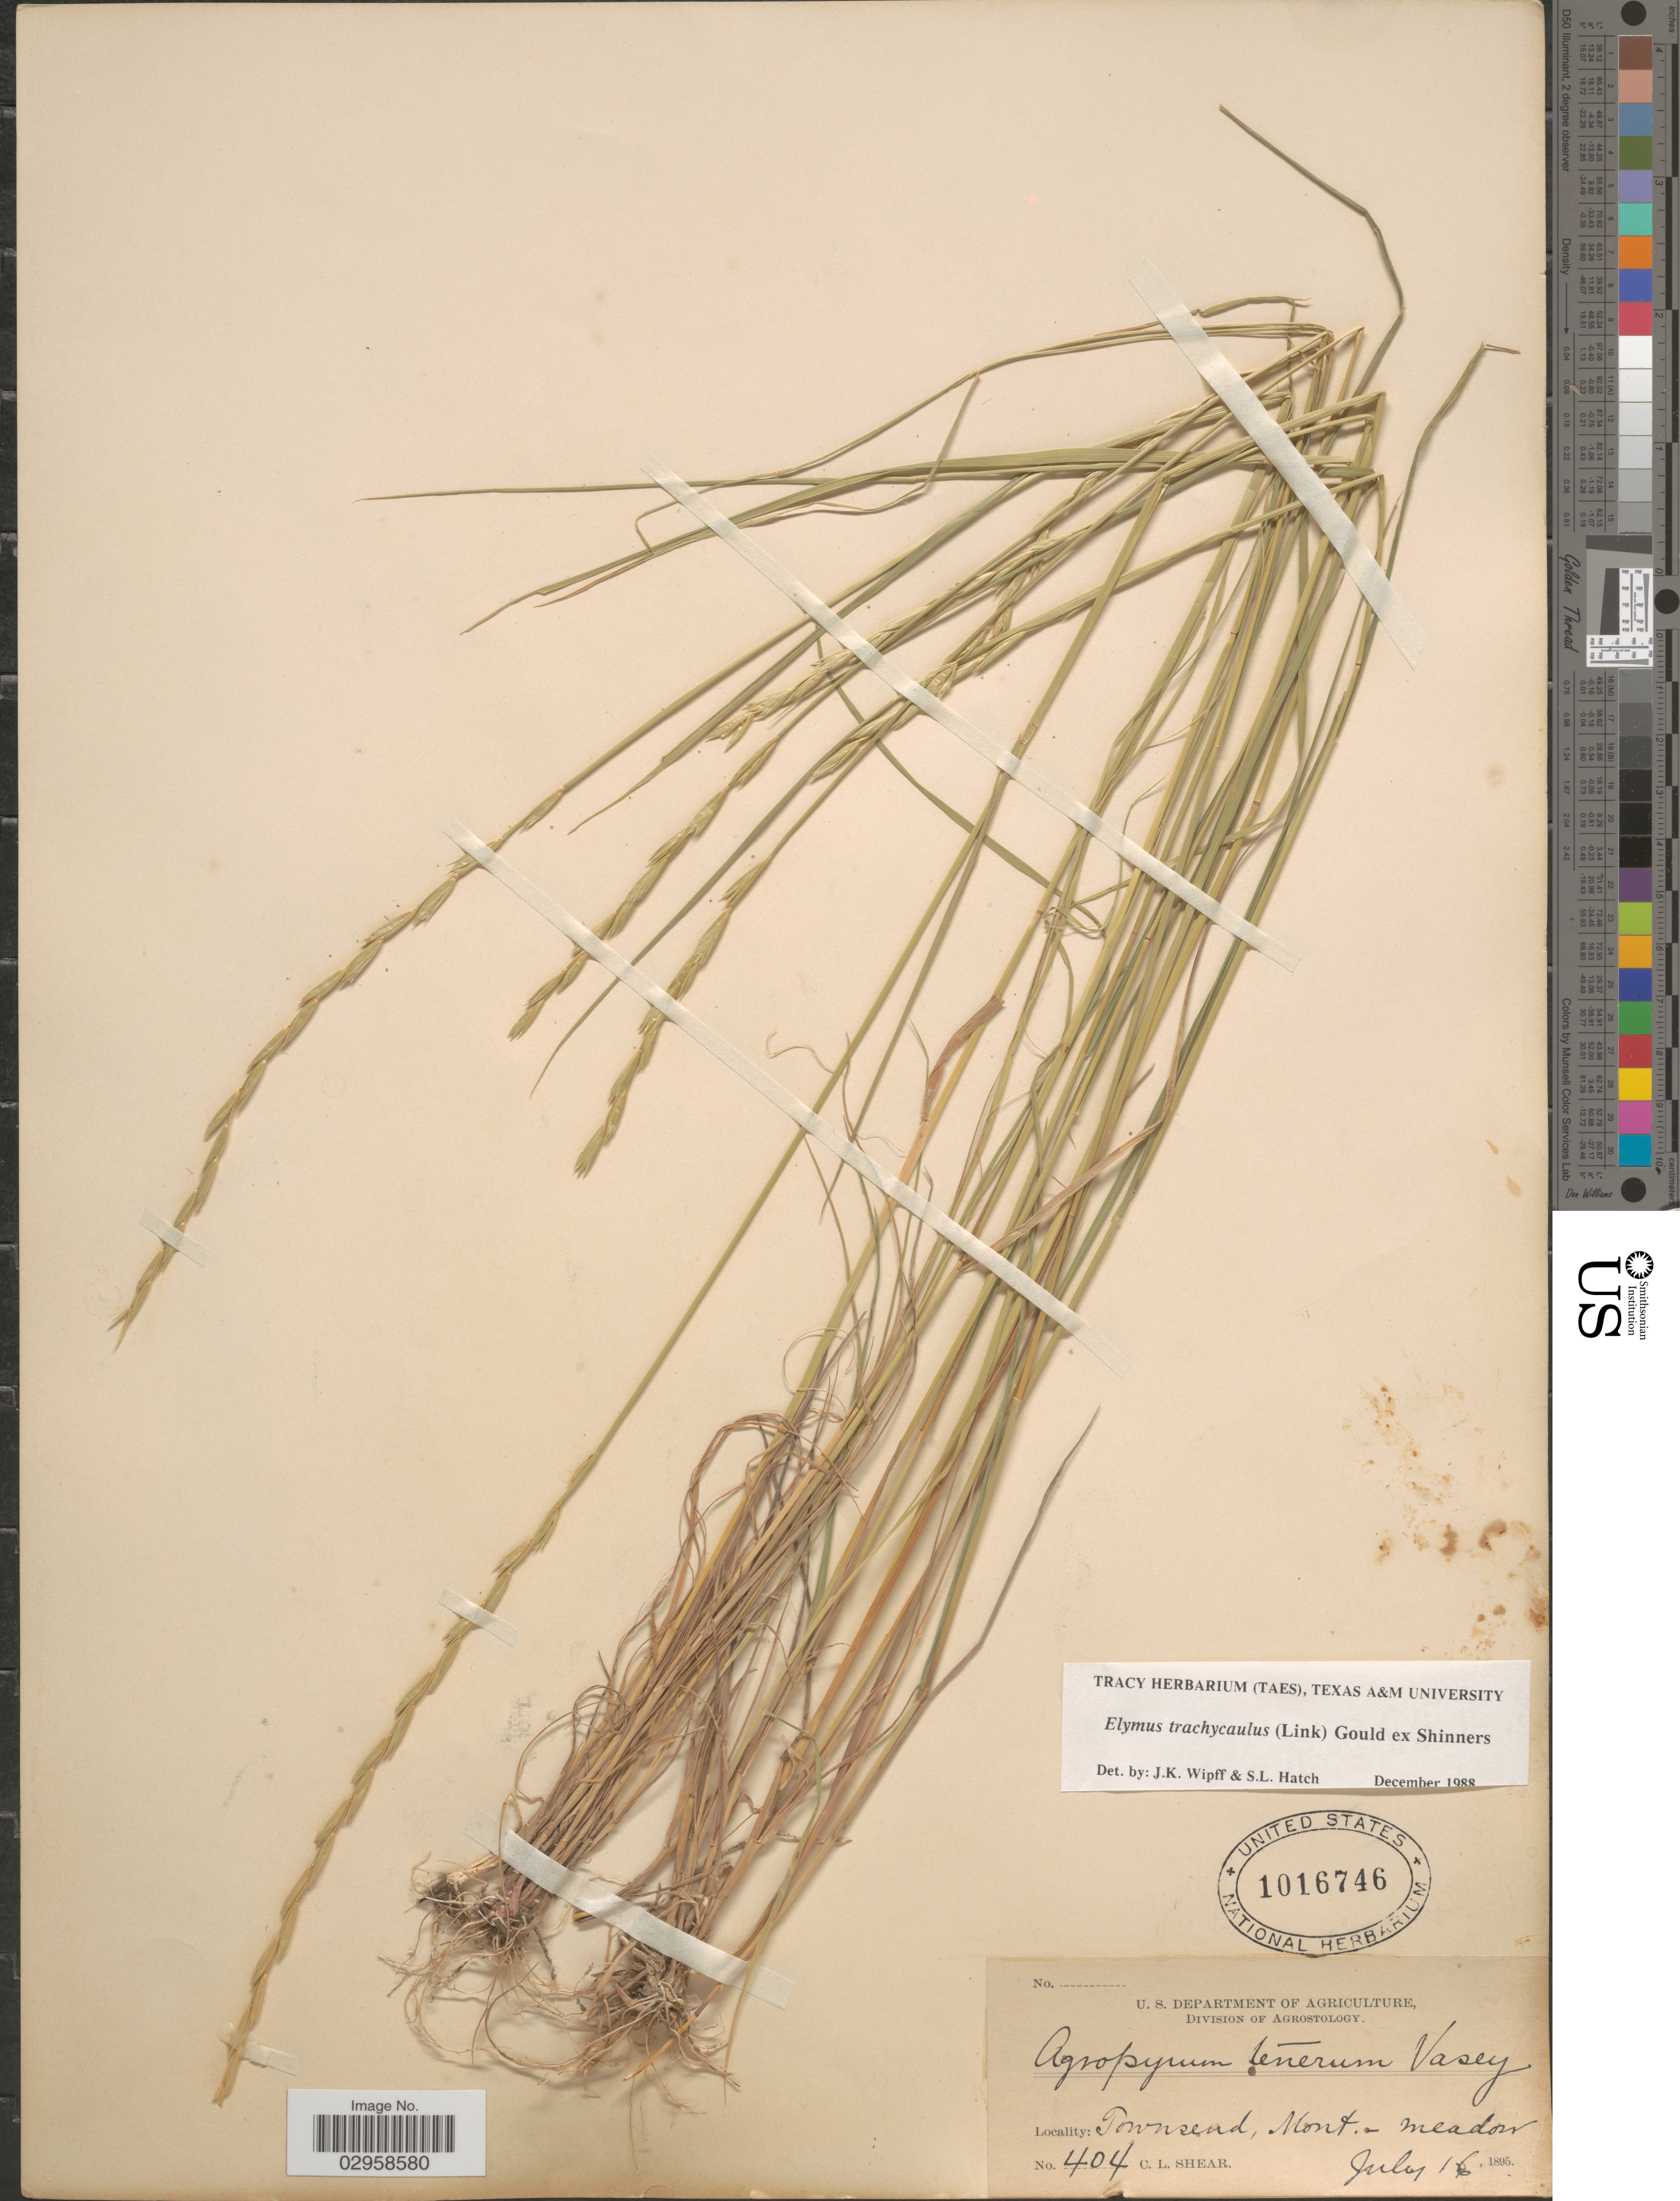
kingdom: Plantae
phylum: Tracheophyta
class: Liliopsida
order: Poales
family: Poaceae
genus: Elymus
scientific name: Elymus trachycaulus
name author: (Link) Gould ex Shinners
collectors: C. L. Shear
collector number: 404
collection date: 1895-07-16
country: United States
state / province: Montana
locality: Townsend.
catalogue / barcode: US 1016746